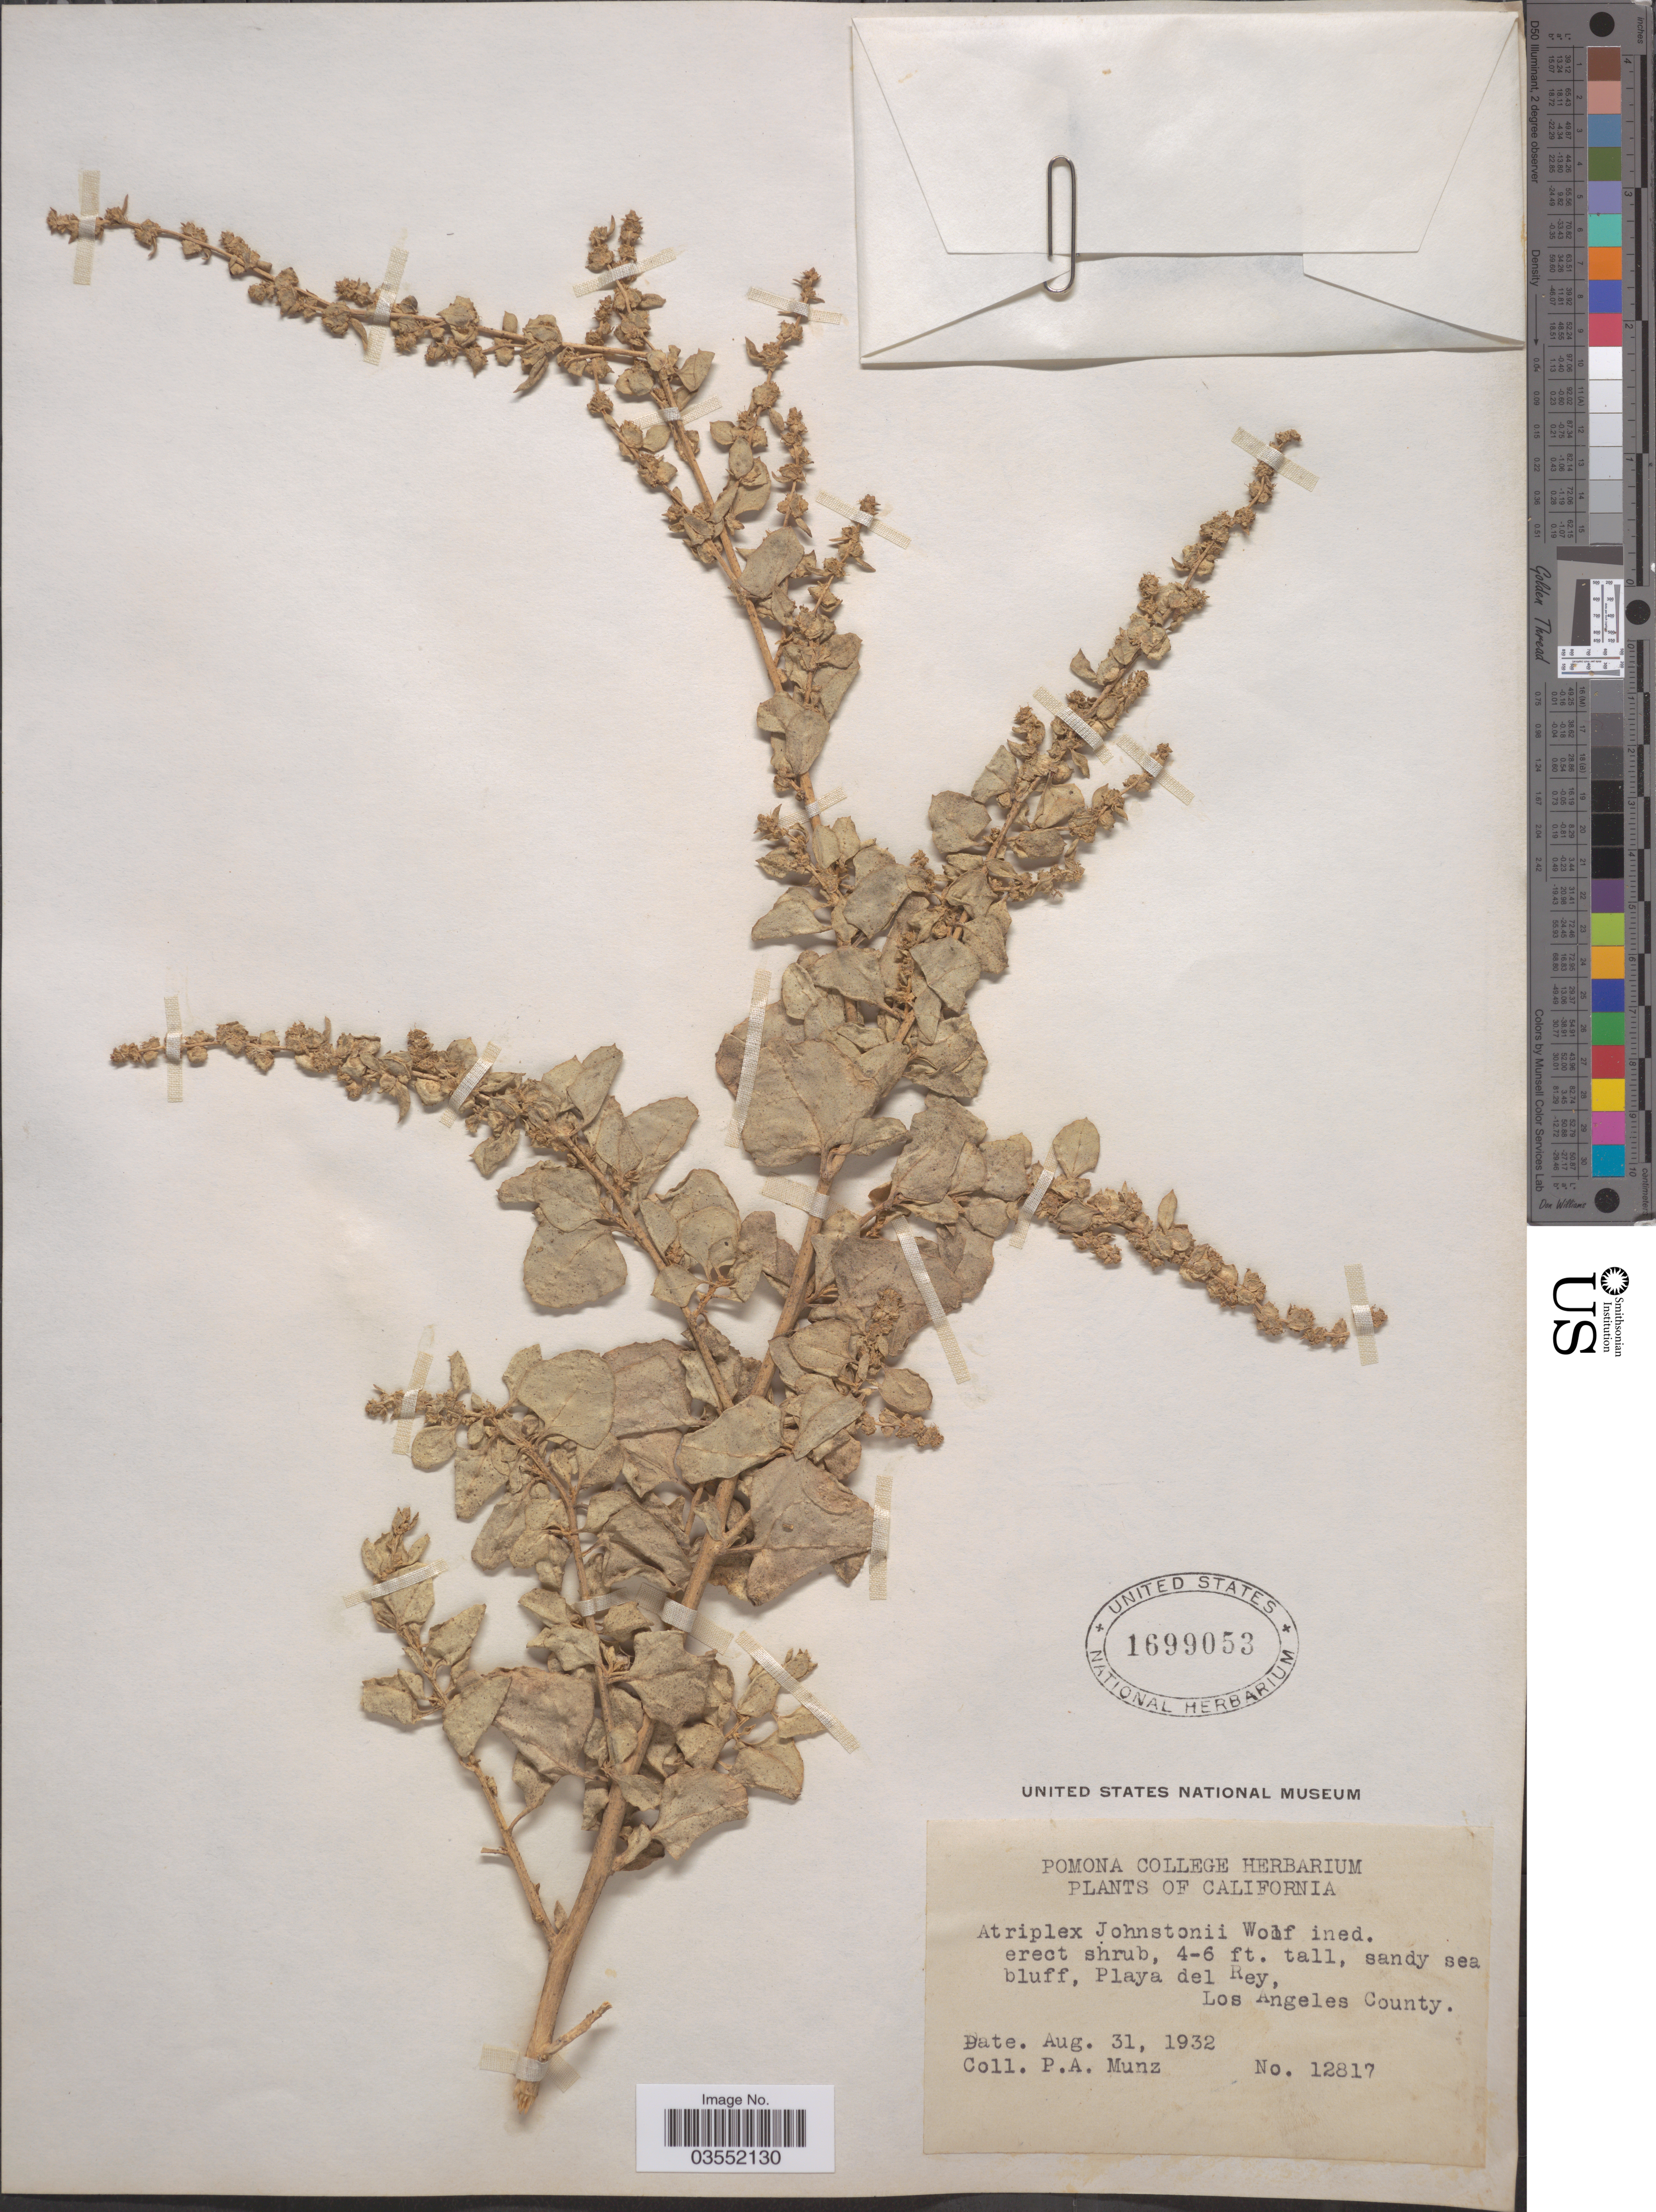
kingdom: Plantae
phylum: Tracheophyta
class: Magnoliopsida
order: Caryophyllales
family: Amaranthaceae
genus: Atriplex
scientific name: Atriplex johnstonii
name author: C.B. Wolf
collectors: P. A. Munz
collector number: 12817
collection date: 1932-08-31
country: United States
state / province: California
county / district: Los Angeles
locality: Playa del Rey. Los Angeles County.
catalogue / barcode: US 1699053